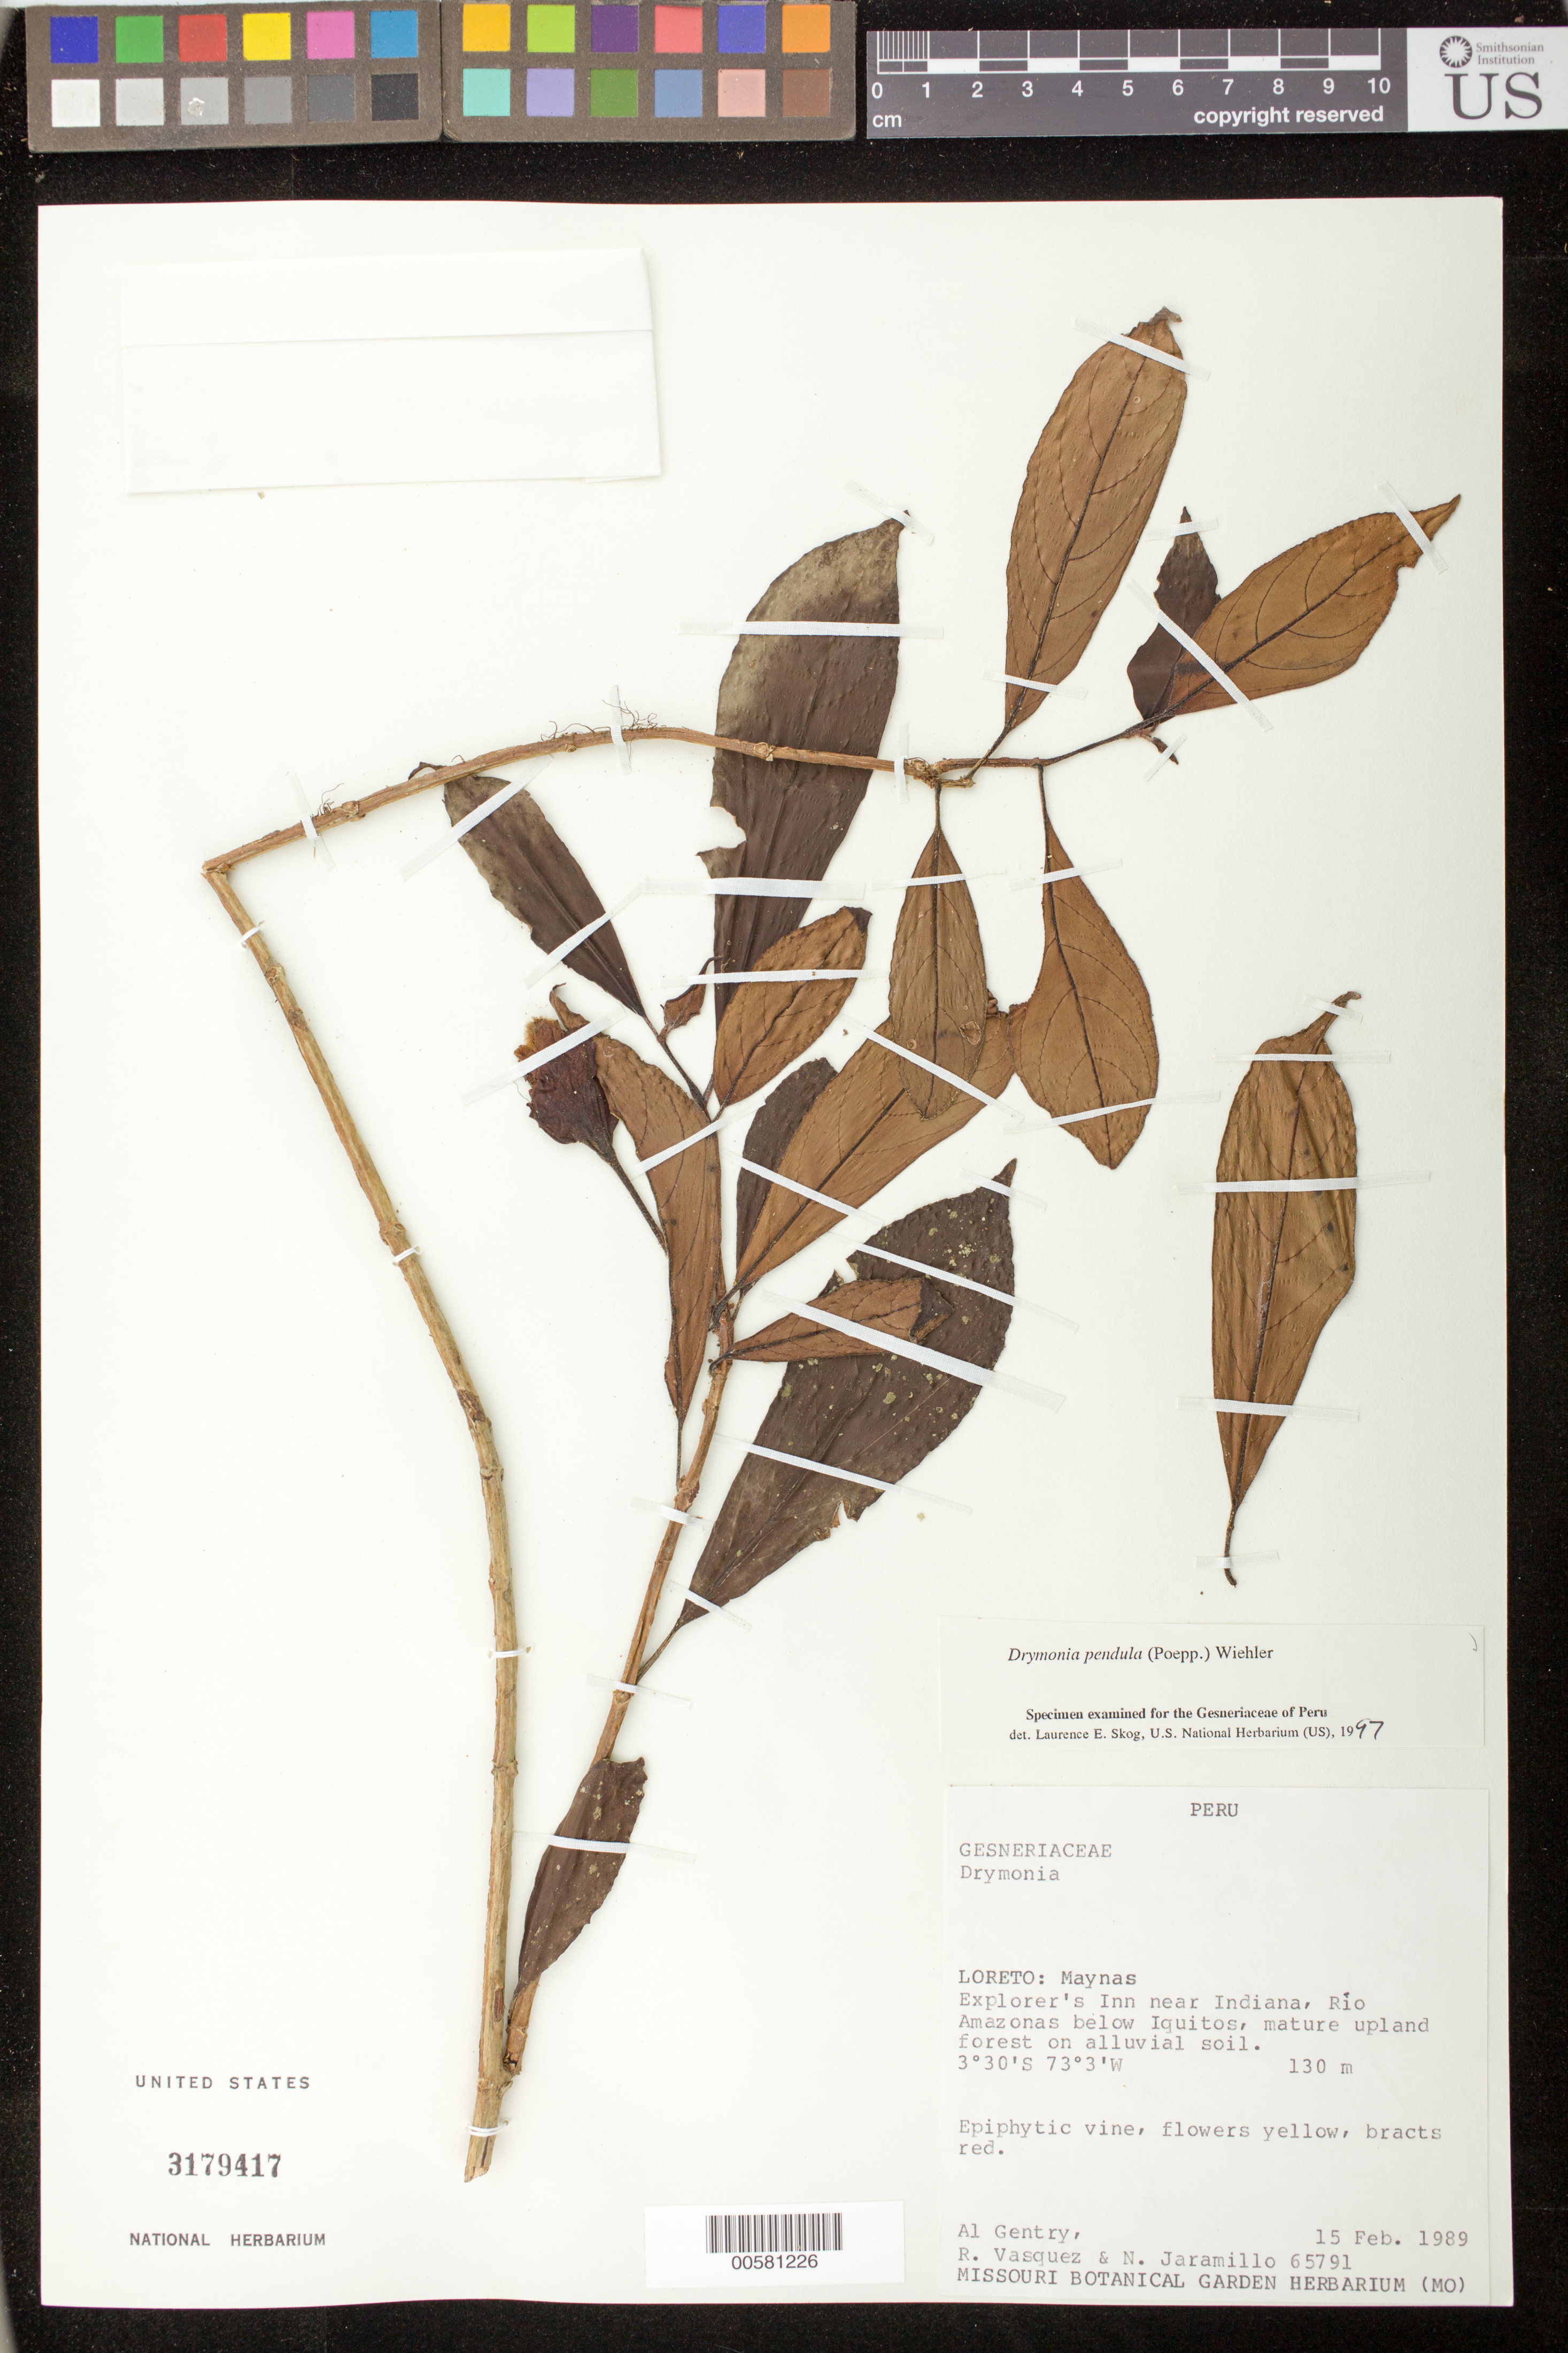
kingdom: Plantae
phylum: Tracheophyta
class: Magnoliopsida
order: Lamiales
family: Gesneriaceae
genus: Drymonia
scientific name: Drymonia pendula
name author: (Poepp.) Wiehler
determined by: Skog, Laurence E.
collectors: A. H. Gentry, R. Vásquez & N. Jaramillo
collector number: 65791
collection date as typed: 15 Feb 1989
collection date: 1989-02-15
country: Peru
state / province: Loreto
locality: Prov. Maynas; Explorer's Inn near Indiana, Río Amazonas below Iquitos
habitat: Mature upland forest on alluvial soil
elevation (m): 130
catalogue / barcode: US 3179417